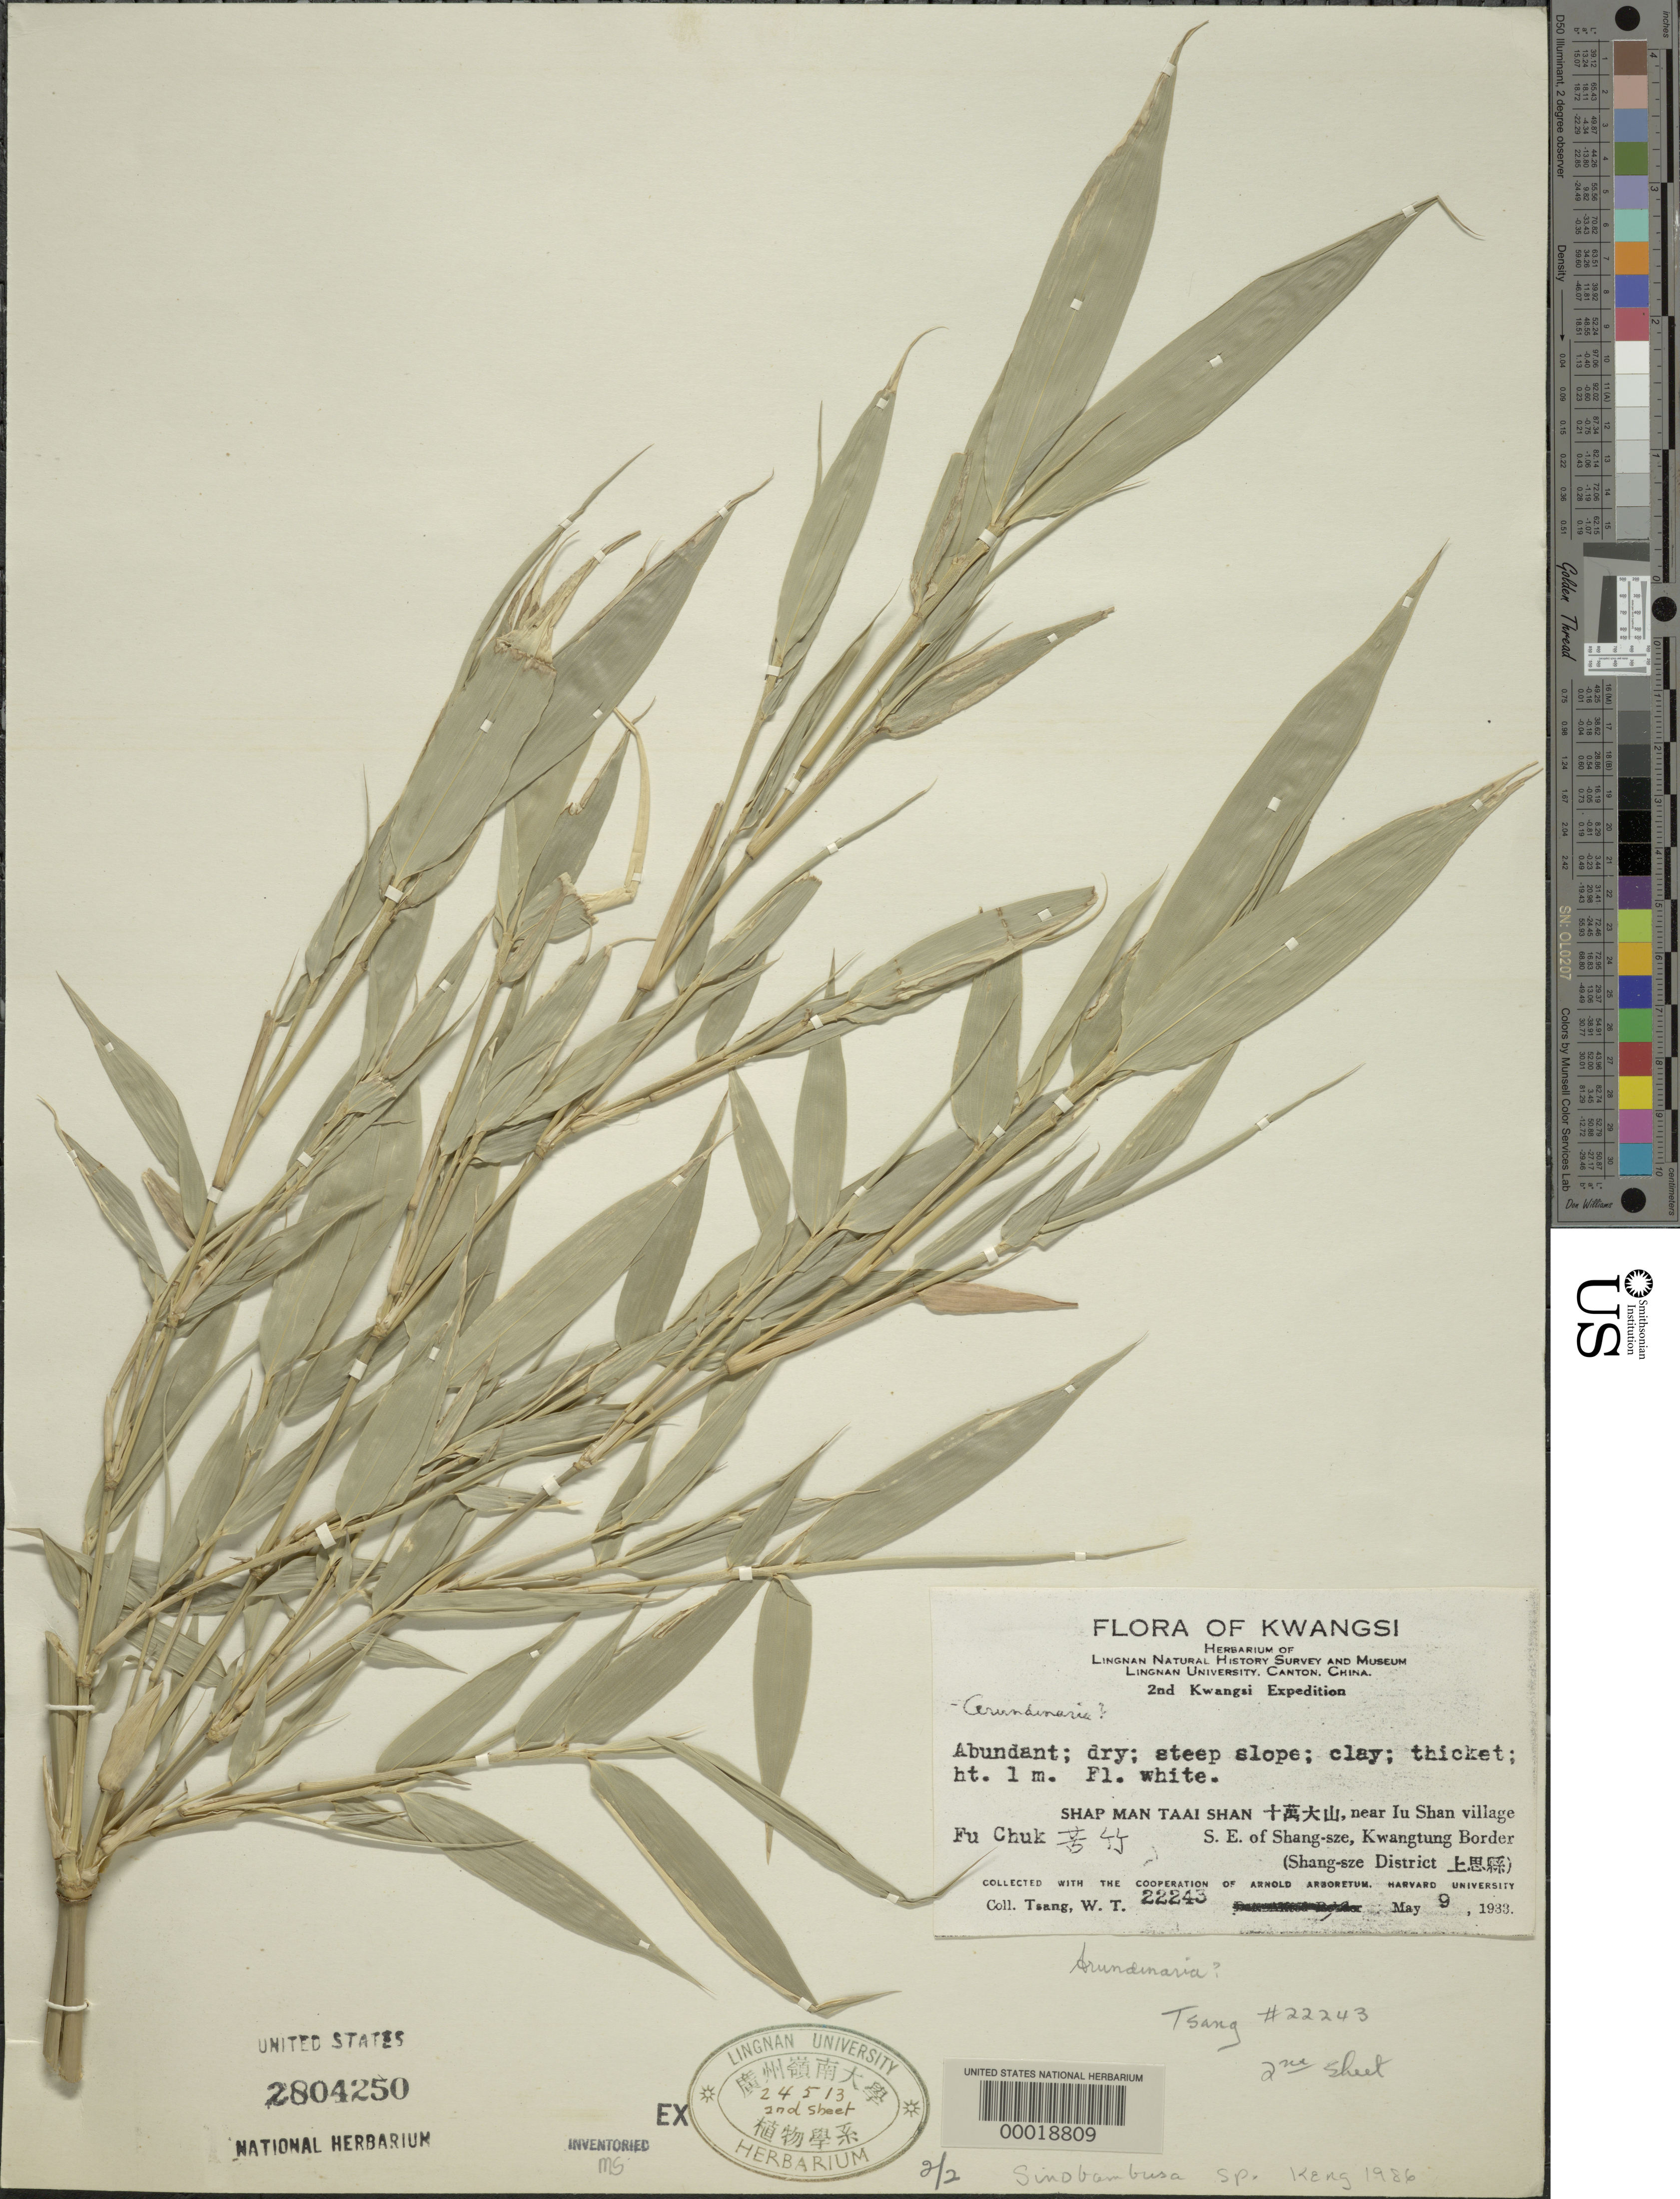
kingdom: Plantae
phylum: Tracheophyta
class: Liliopsida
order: Poales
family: Poaceae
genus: Sinobambusa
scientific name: Sinobambusa sp.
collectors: F. A. McClure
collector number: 22243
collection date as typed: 15 Mar 1937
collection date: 1937-03-15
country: China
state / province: Guangdong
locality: Lingnan University Bamboo Garden, Canton.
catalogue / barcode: US 2804250